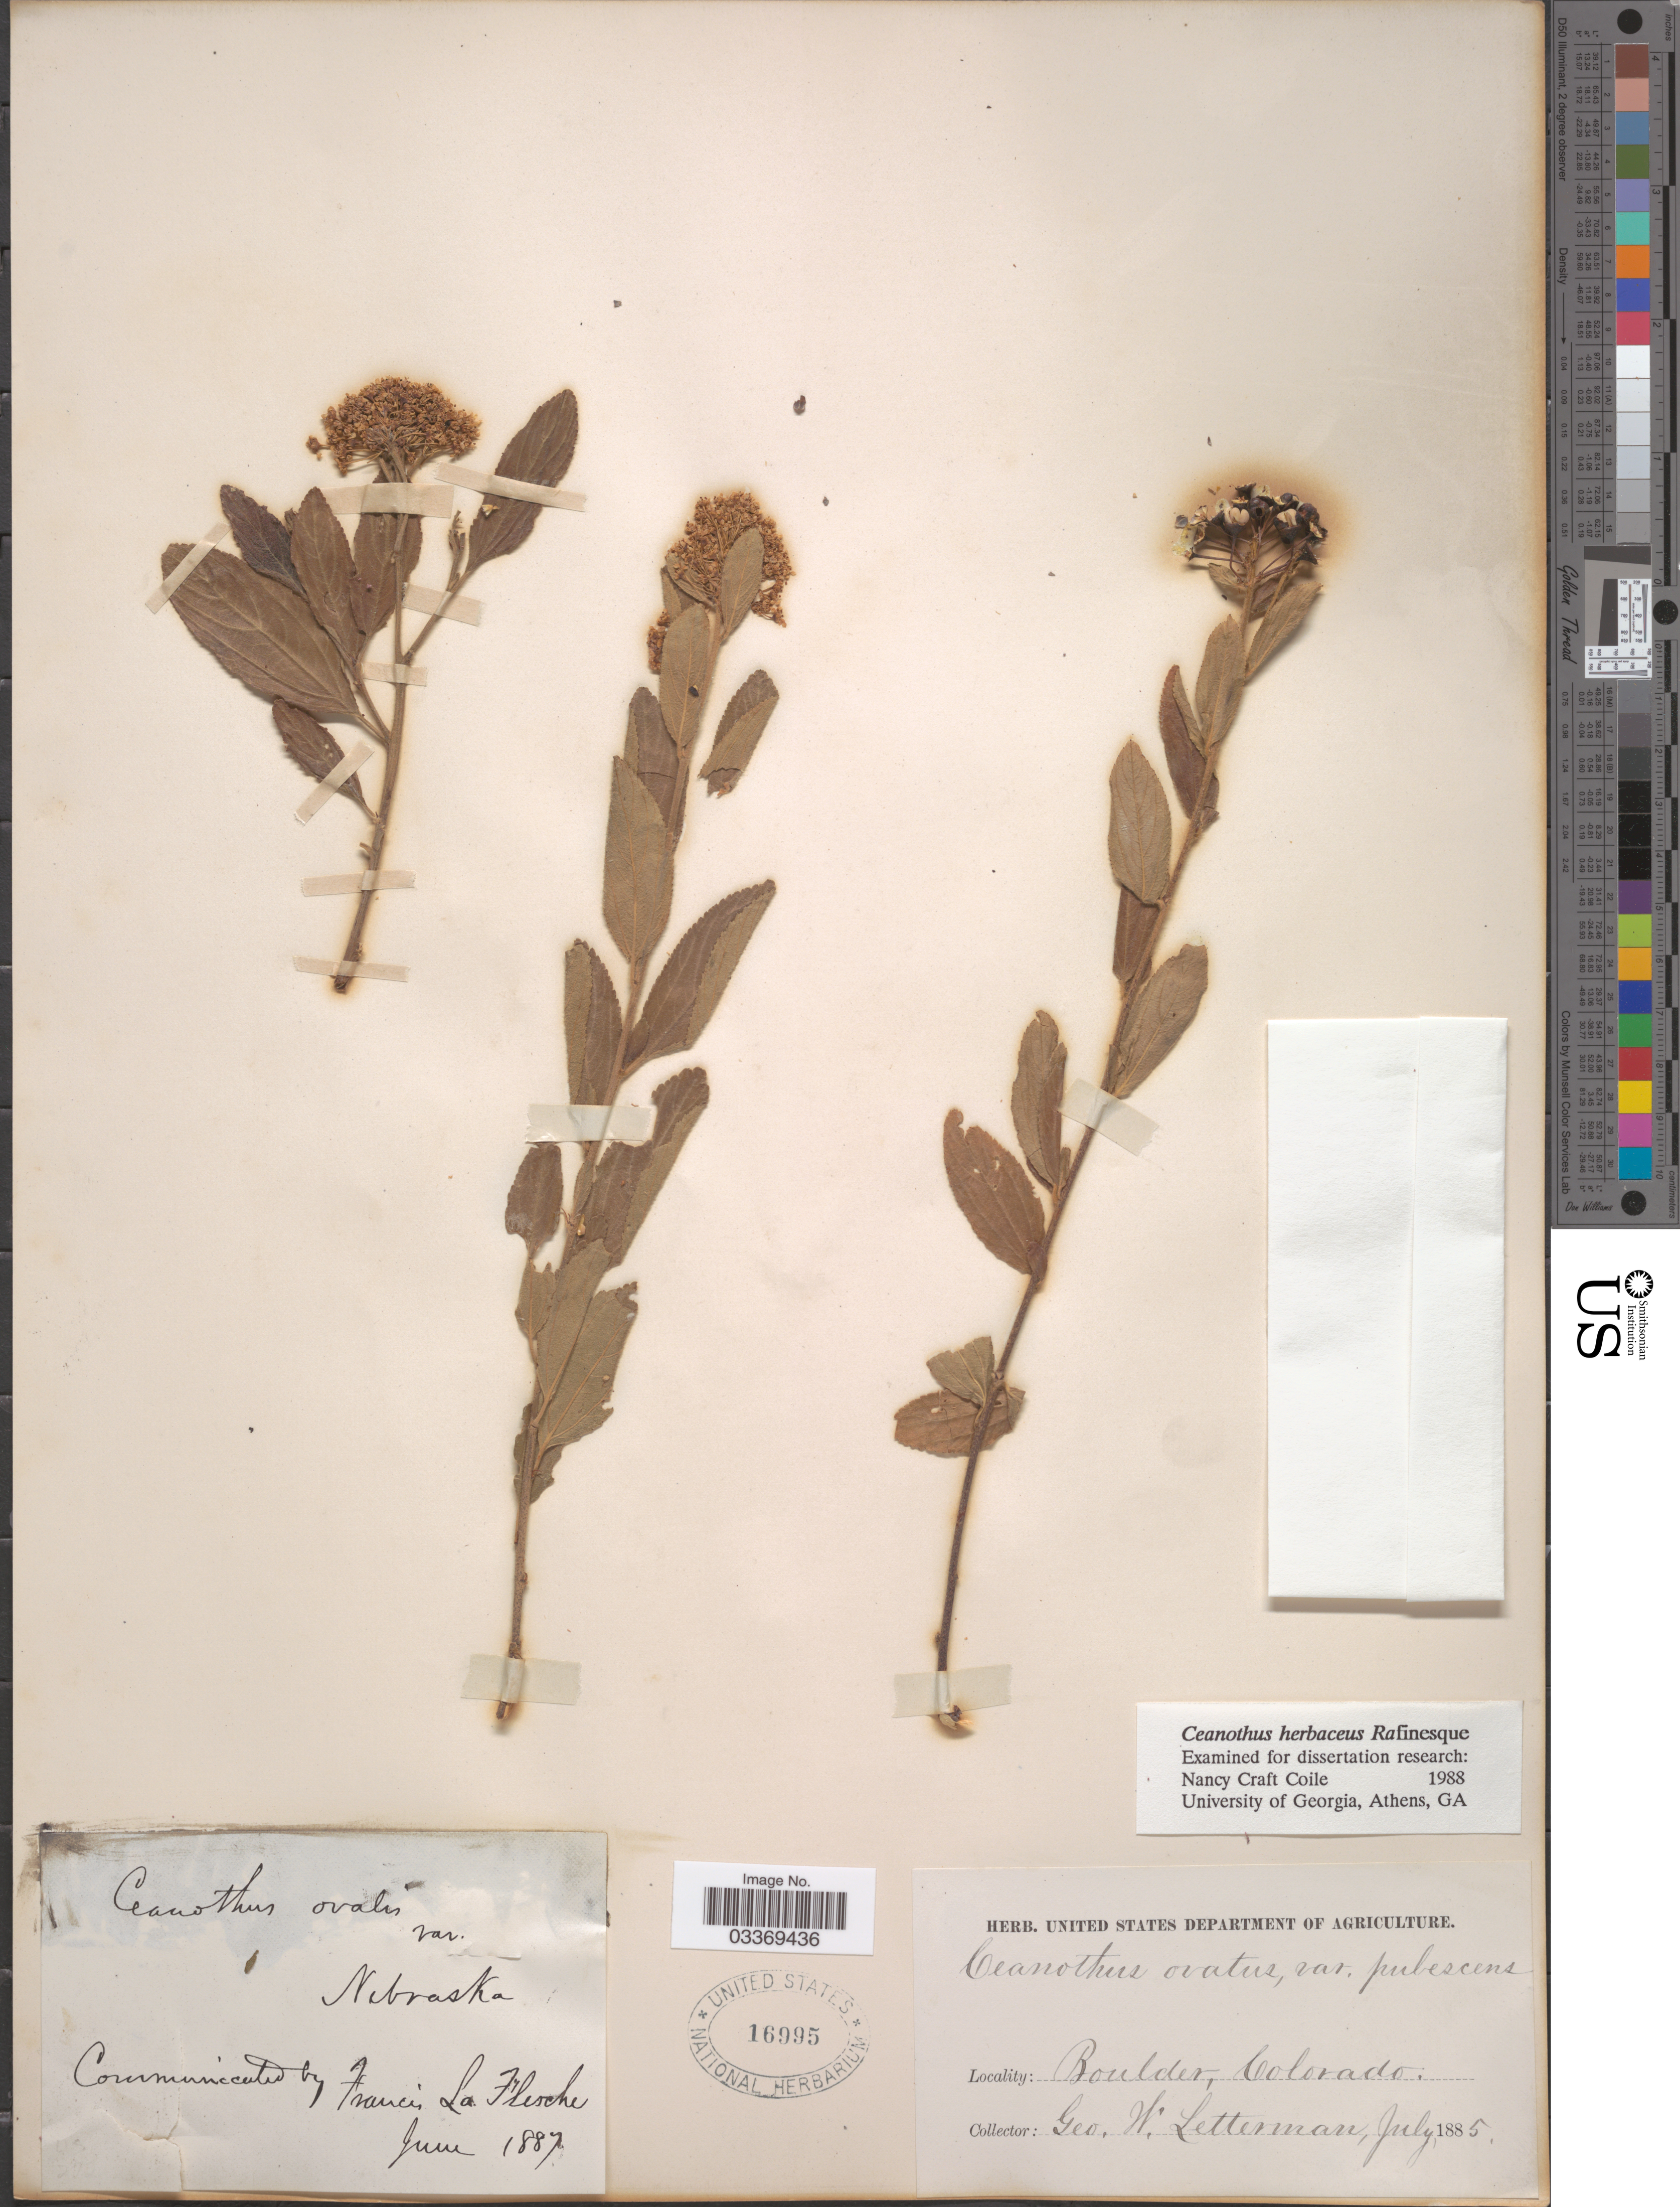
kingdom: Plantae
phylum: Tracheophyta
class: Magnoliopsida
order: Rosales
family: Rhamnaceae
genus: Ceanothus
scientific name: Ceanothus ovatus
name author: Desf.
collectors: G. W. Letterman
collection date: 1887-06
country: United States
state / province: Colorado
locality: Boulder.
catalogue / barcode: US 16995